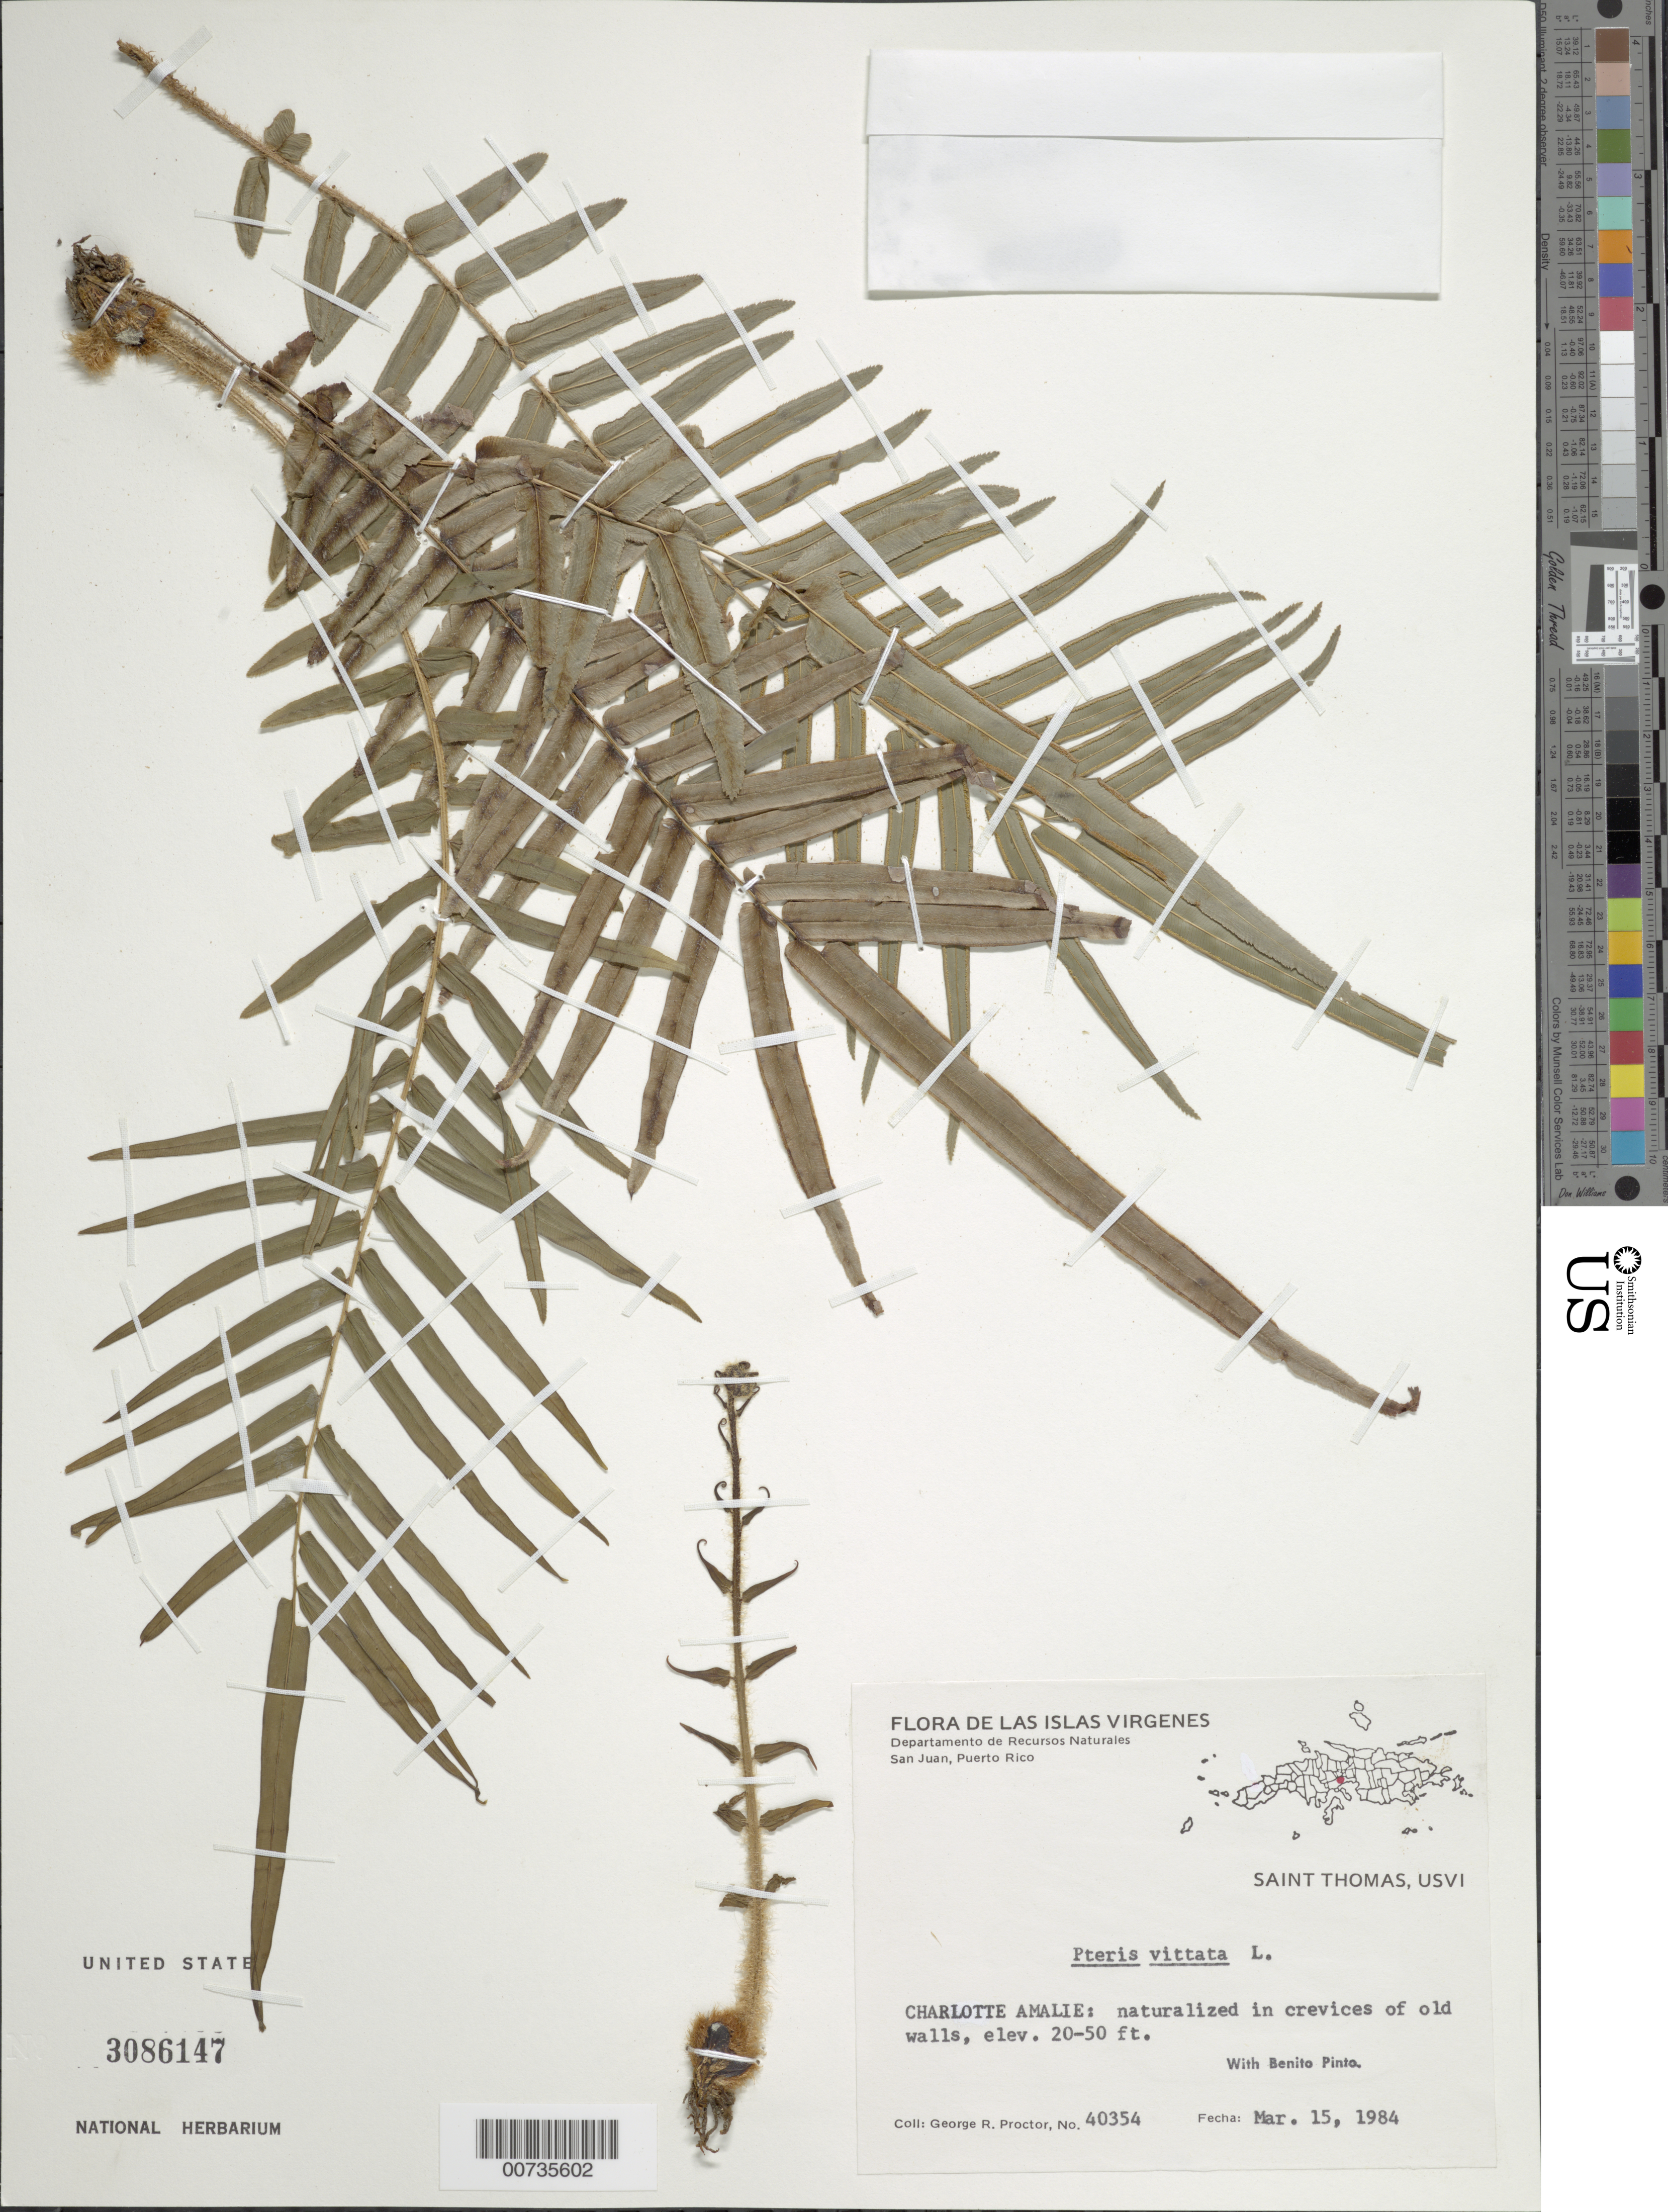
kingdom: Plantae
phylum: Tracheophyta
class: Polypodiopsida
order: Polypodiales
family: Pteridaceae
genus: Pteris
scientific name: Pteris vittata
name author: L.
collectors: G. R. Proctor & B. Pinto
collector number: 40354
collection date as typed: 15 Mar 1984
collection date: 1984-03-15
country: U.S. Virgin Islands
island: St. Thomas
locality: St. Thomas, Charlotte Amalia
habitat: Naturalized in crevices of old walls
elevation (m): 6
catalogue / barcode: US 3086147